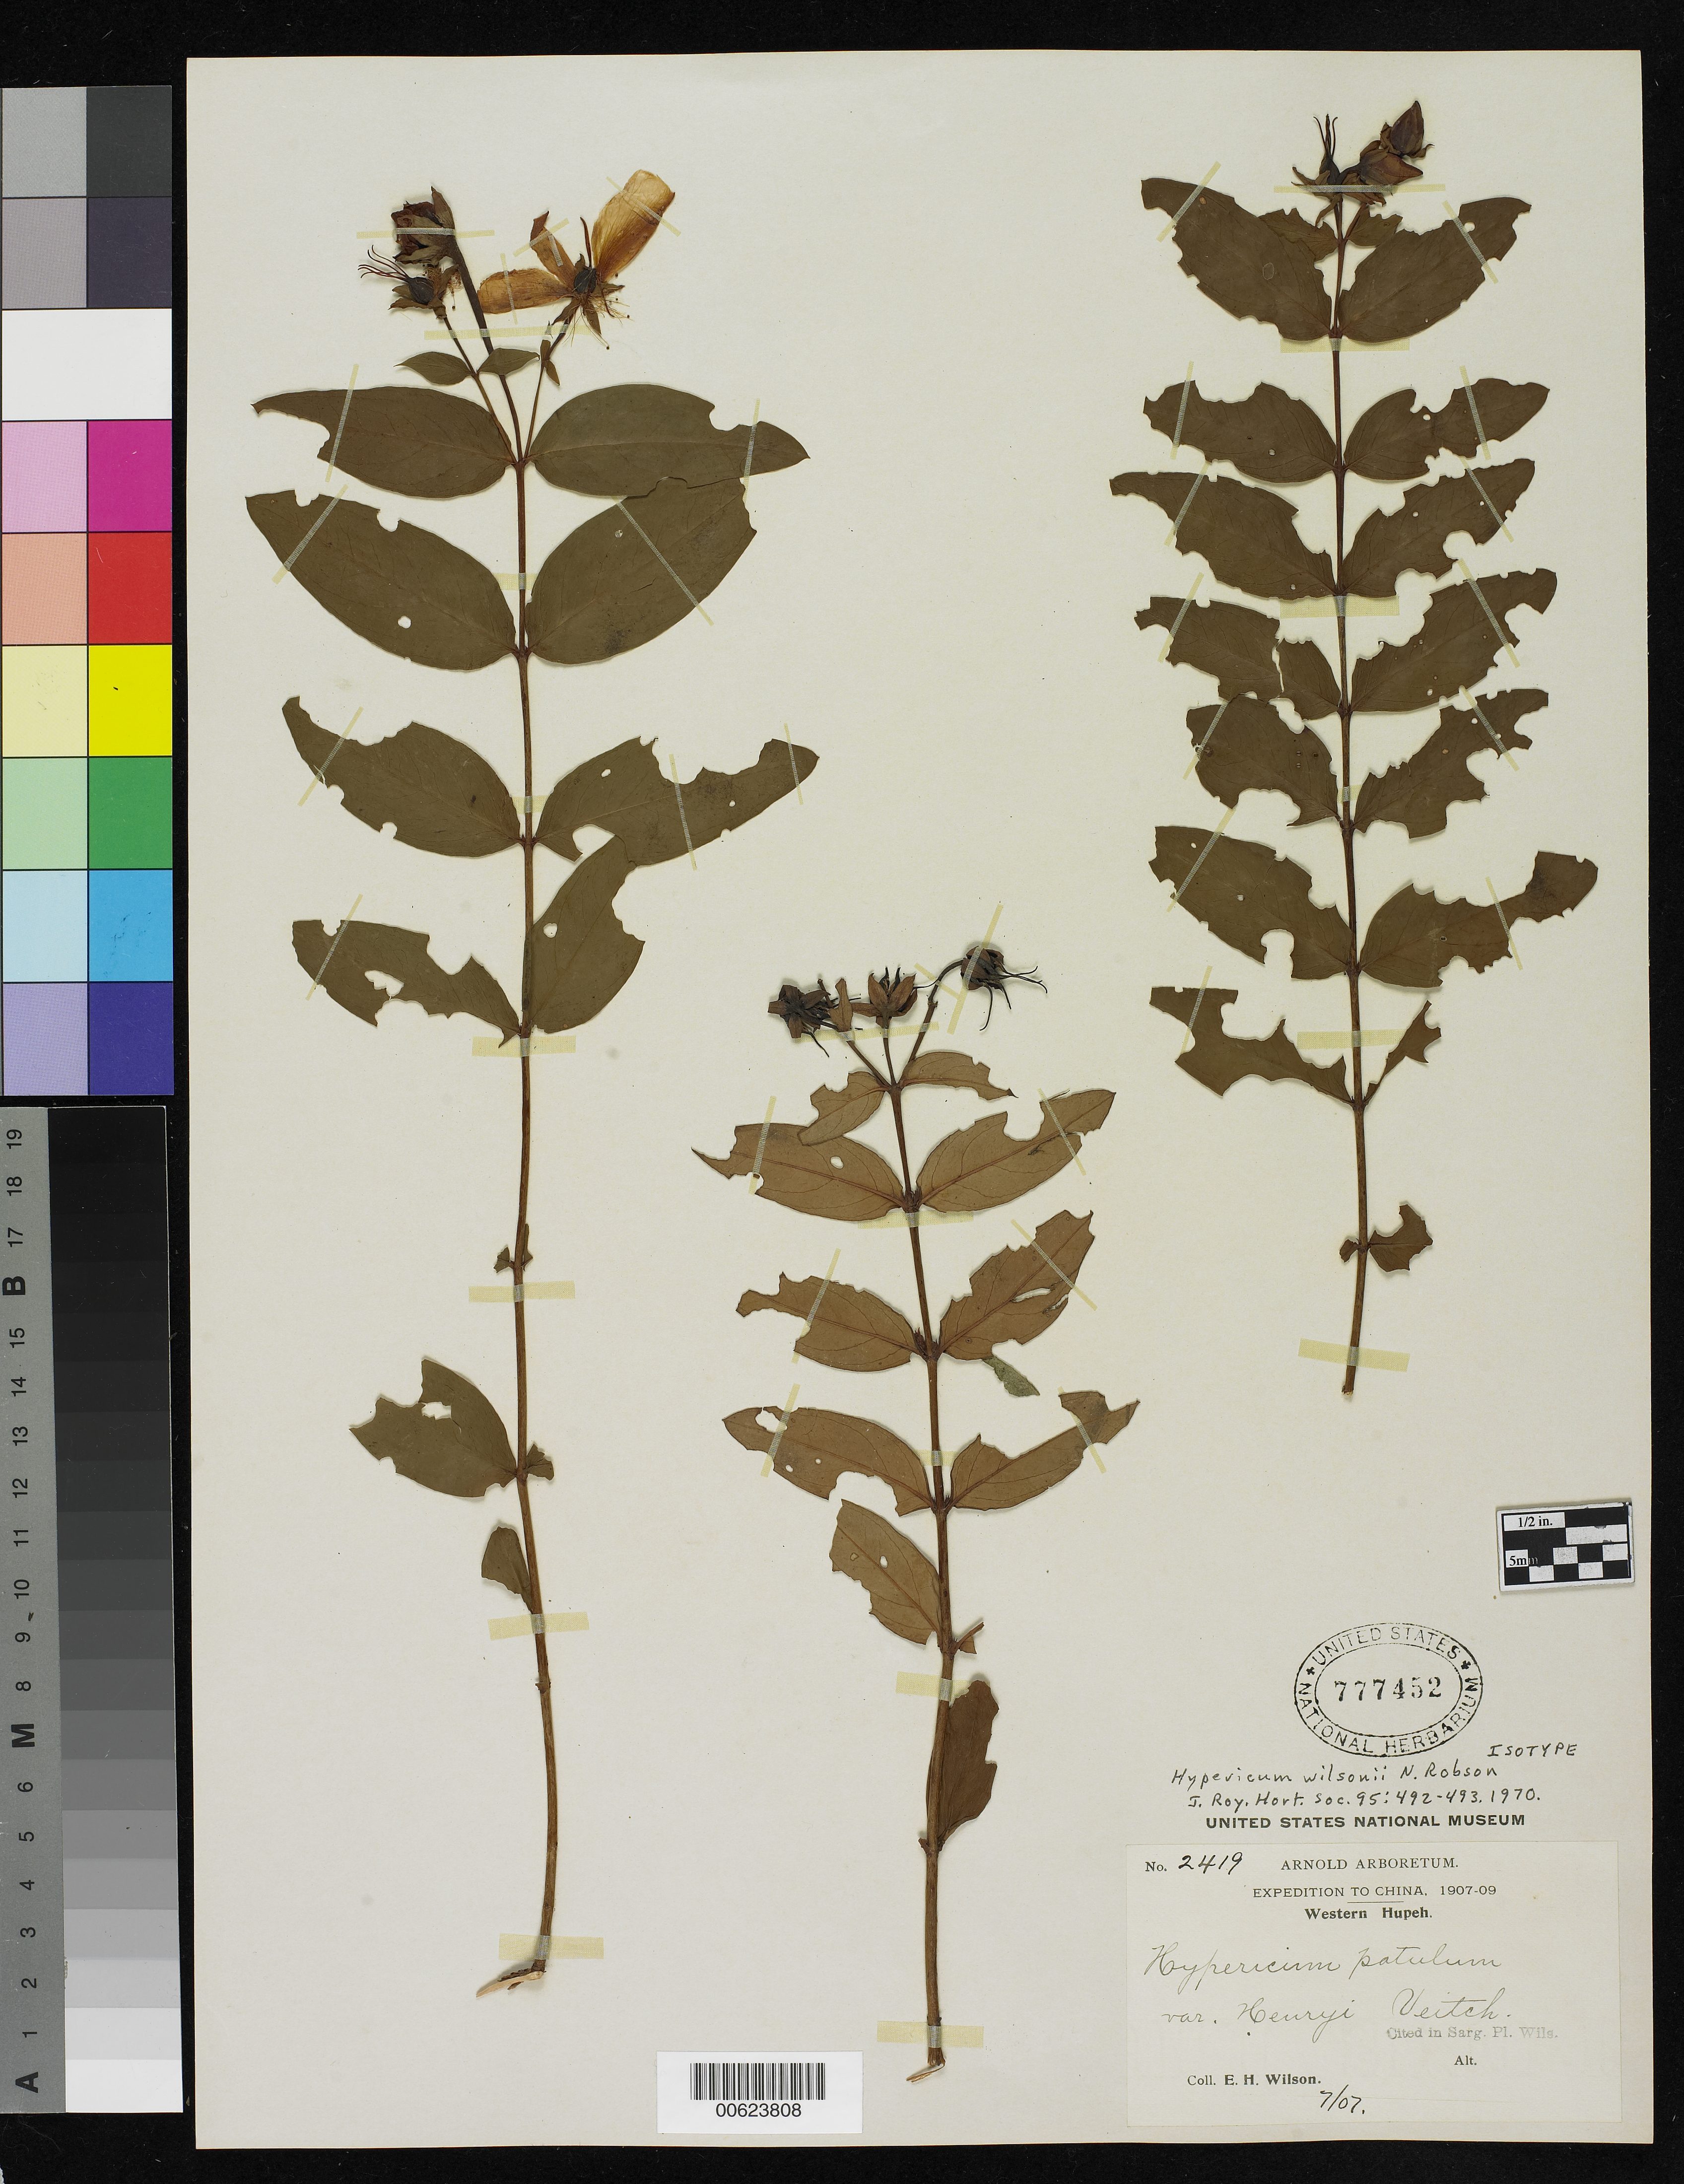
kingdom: Plantae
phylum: Tracheophyta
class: Magnoliopsida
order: Malpighiales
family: Hypericaceae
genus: Hypericum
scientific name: Hypericum wilsonii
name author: N. Robson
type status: Isotype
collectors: E. H. Wilson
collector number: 2419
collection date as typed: Jul 1907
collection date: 1907-07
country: China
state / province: Hubei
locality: Western Hupeh.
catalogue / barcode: US 777452